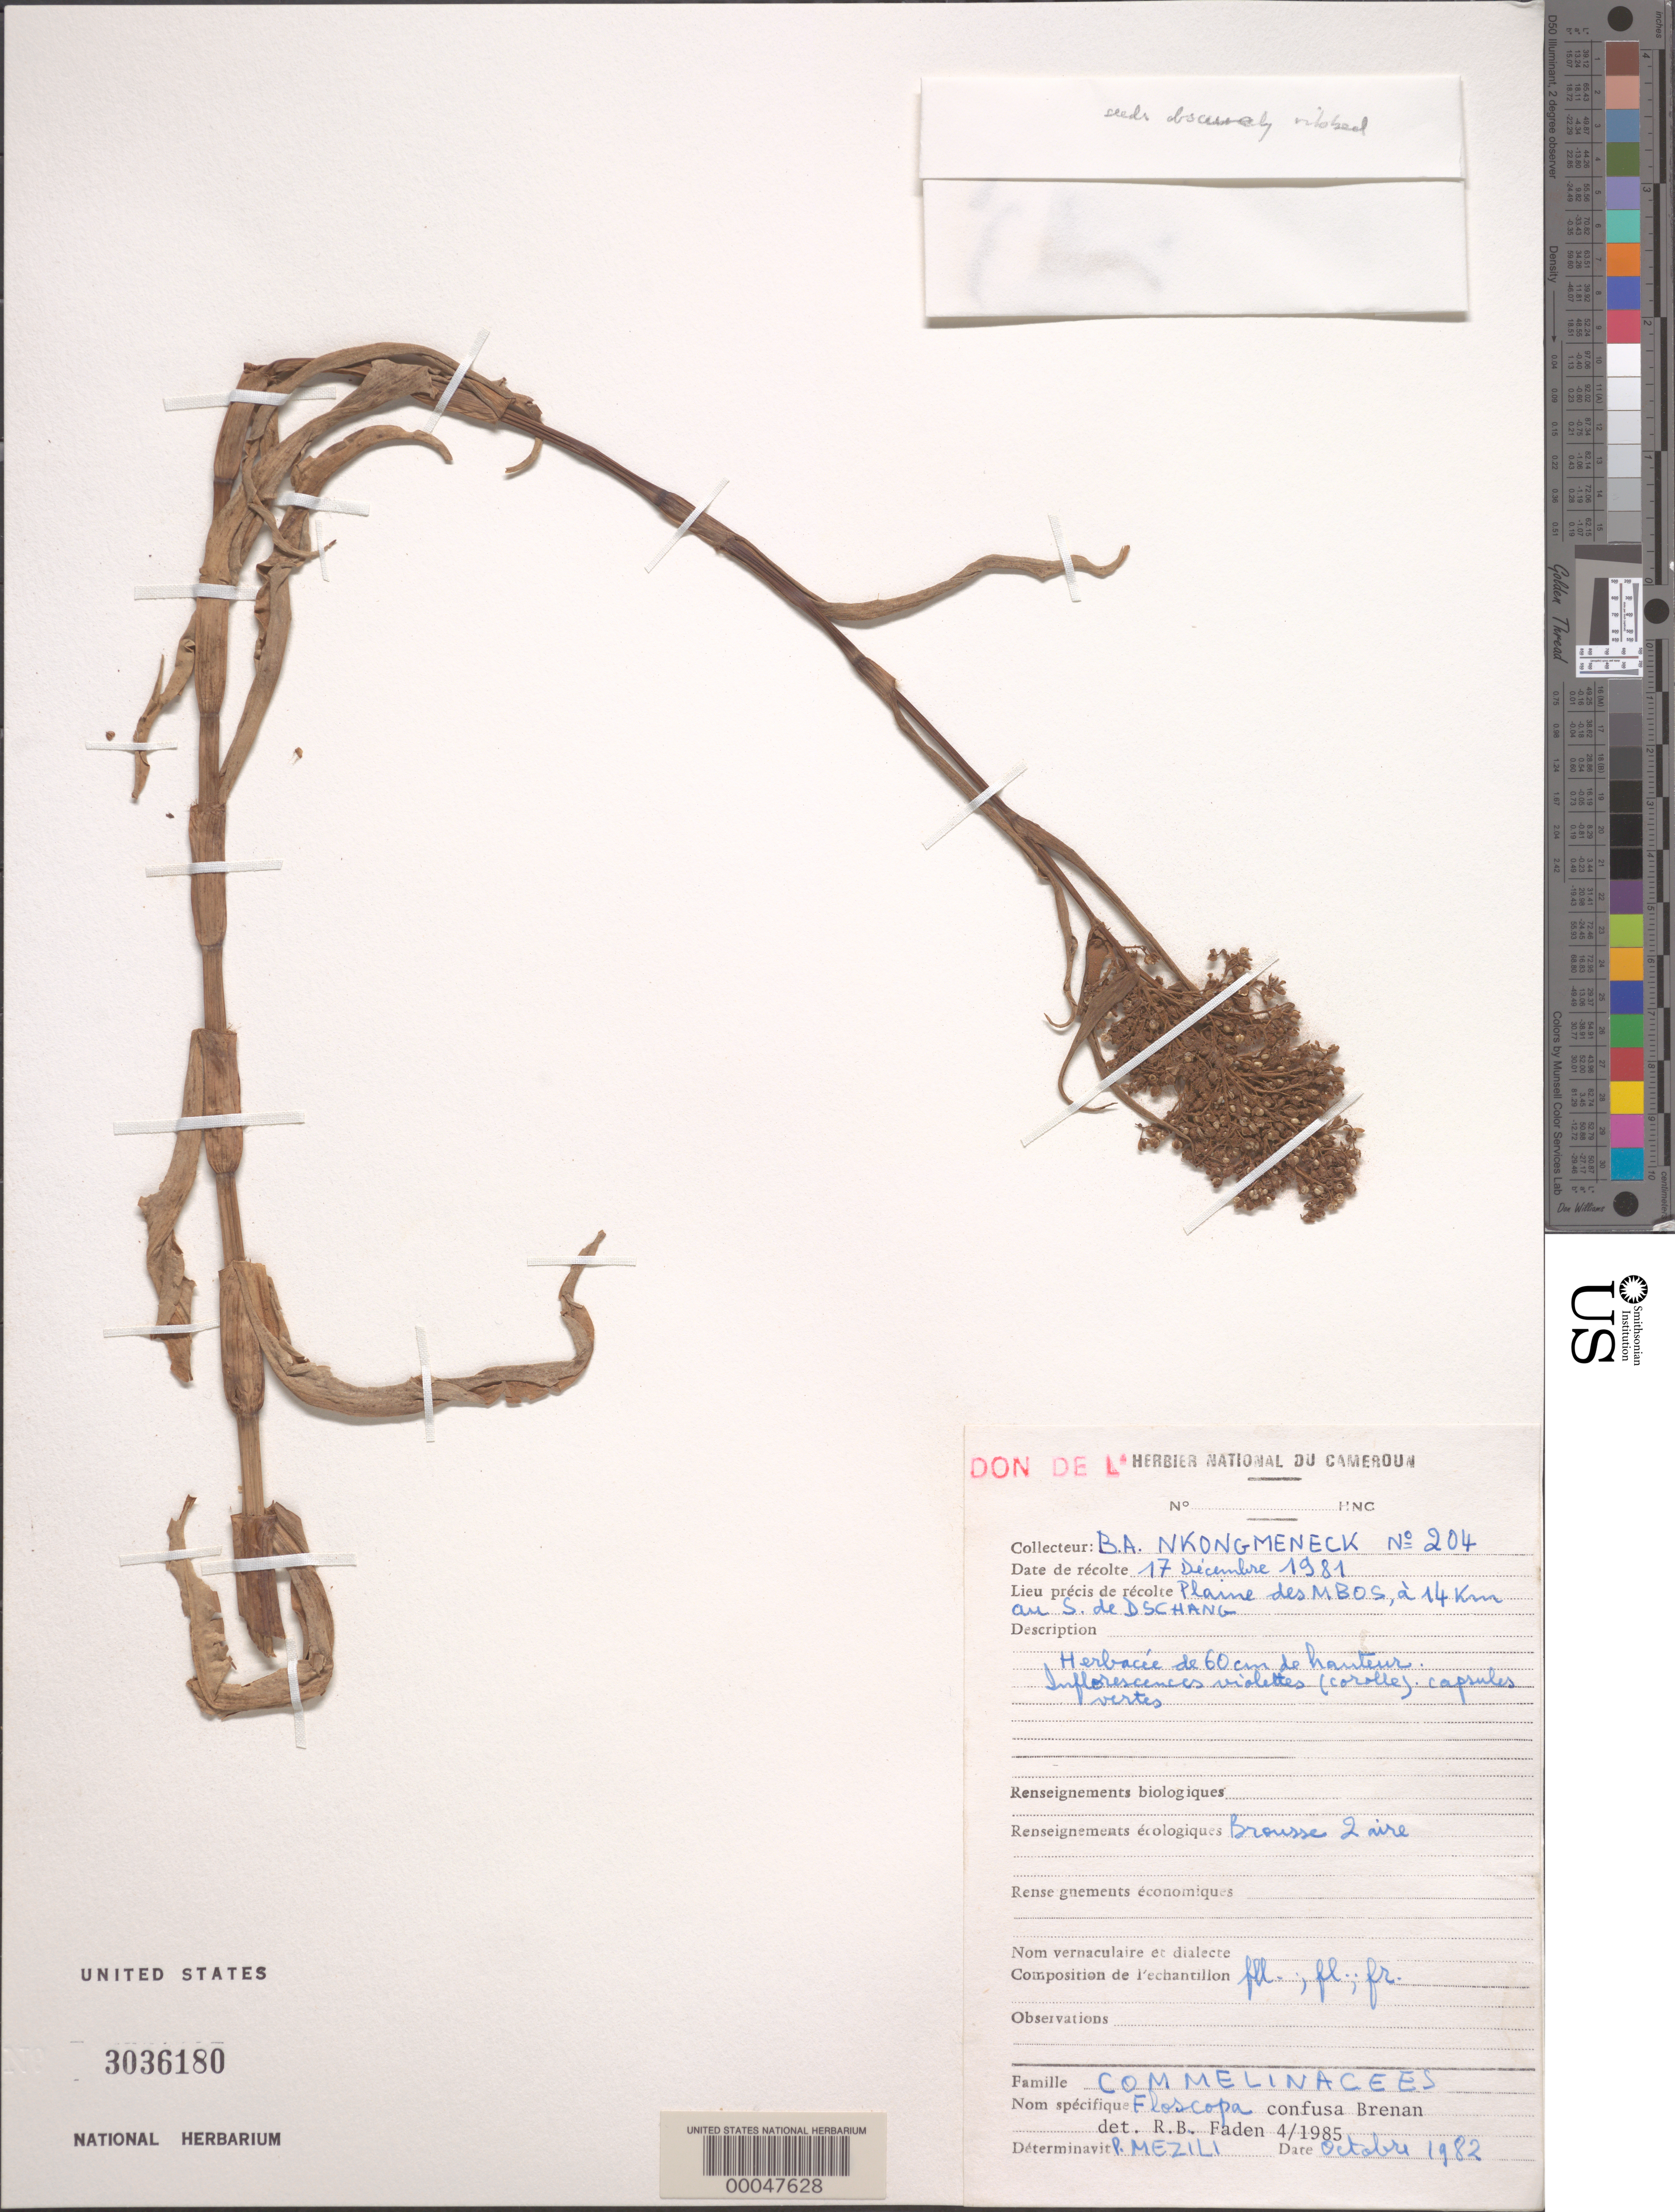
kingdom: Plantae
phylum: Tracheophyta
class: Liliopsida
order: Commelinales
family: Commelinaceae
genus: Floscopa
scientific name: Floscopa confusa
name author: Brenan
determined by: Faden, Robert B., (US), Smithsonian Institution - National Museum of Natural History (UNITED STATES)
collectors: B. Nkongmenek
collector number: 204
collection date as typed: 17 Dec 1981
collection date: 1981-12-17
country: Cameroon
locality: Mbos, s of dschang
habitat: Underbush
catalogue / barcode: US 3036180